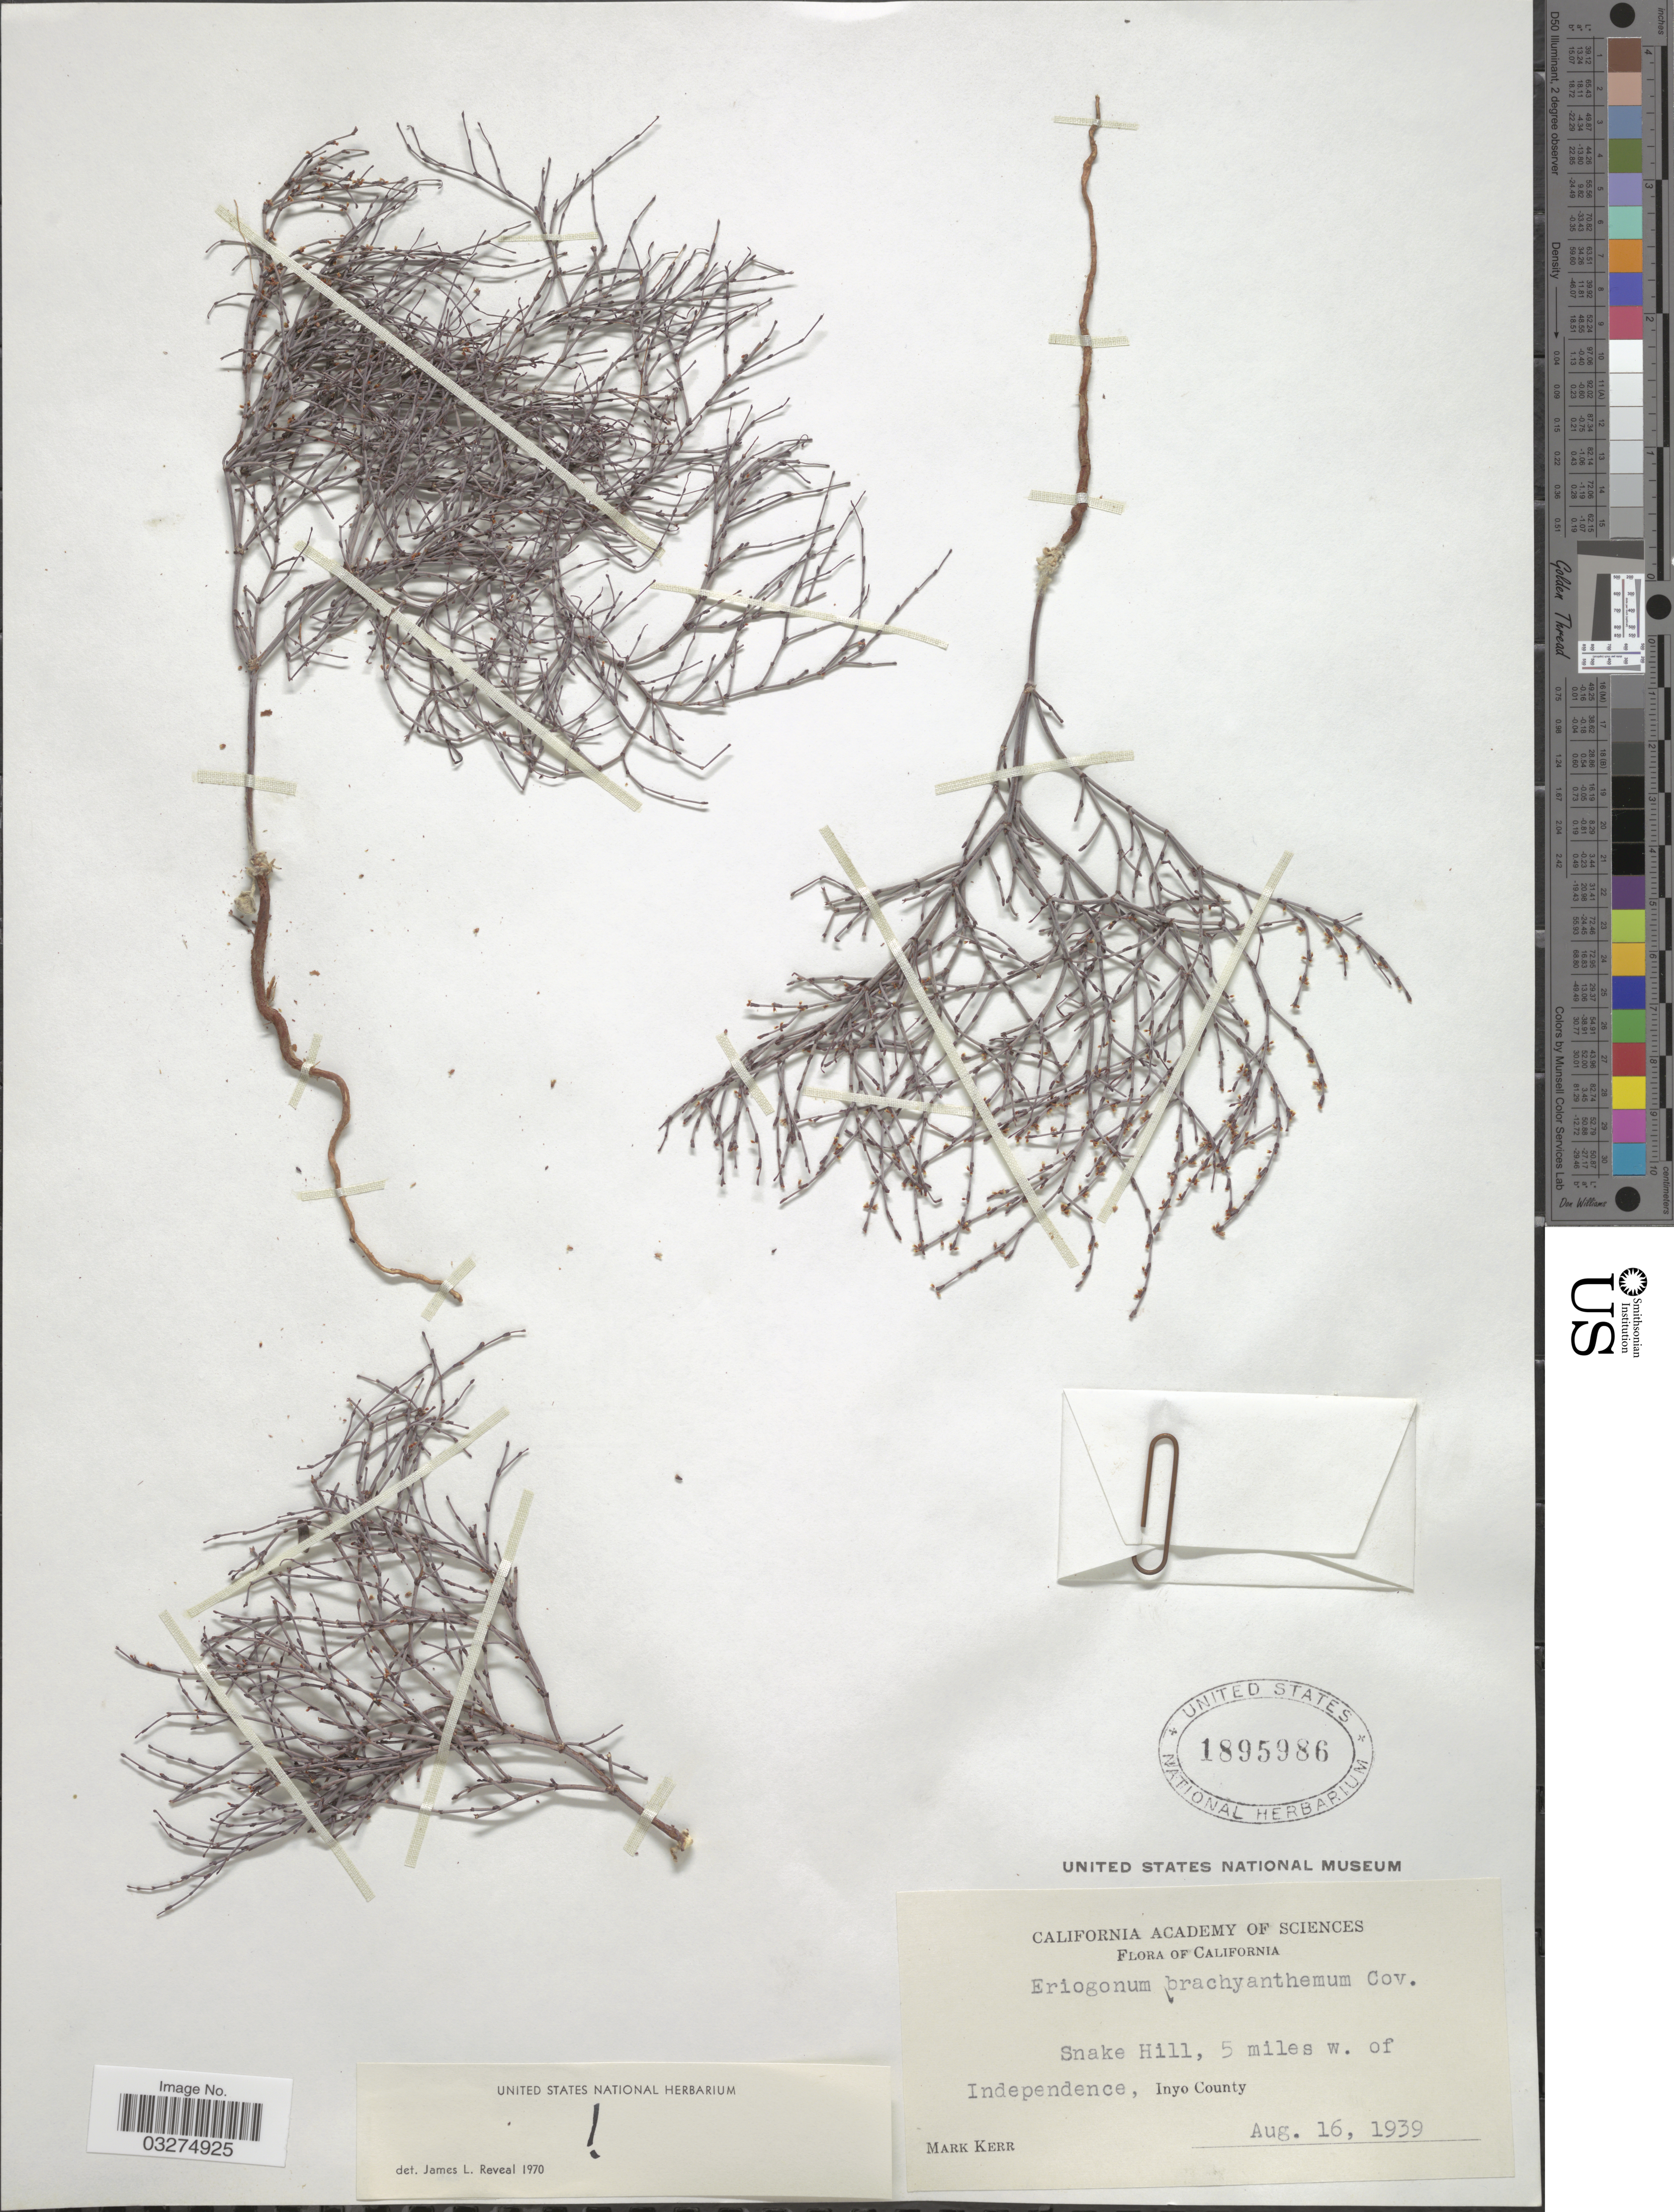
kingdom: Plantae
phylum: Tracheophyta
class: Magnoliopsida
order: Caryophyllales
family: Polygonaceae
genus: Eriogonum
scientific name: Eriogonum brachyanthum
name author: Coville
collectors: M. Kerr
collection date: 1939-08-16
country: United States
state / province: California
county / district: Inyo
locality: Snake Hill, 5 miles w. of Independence, Inyo County.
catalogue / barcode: US 1895986